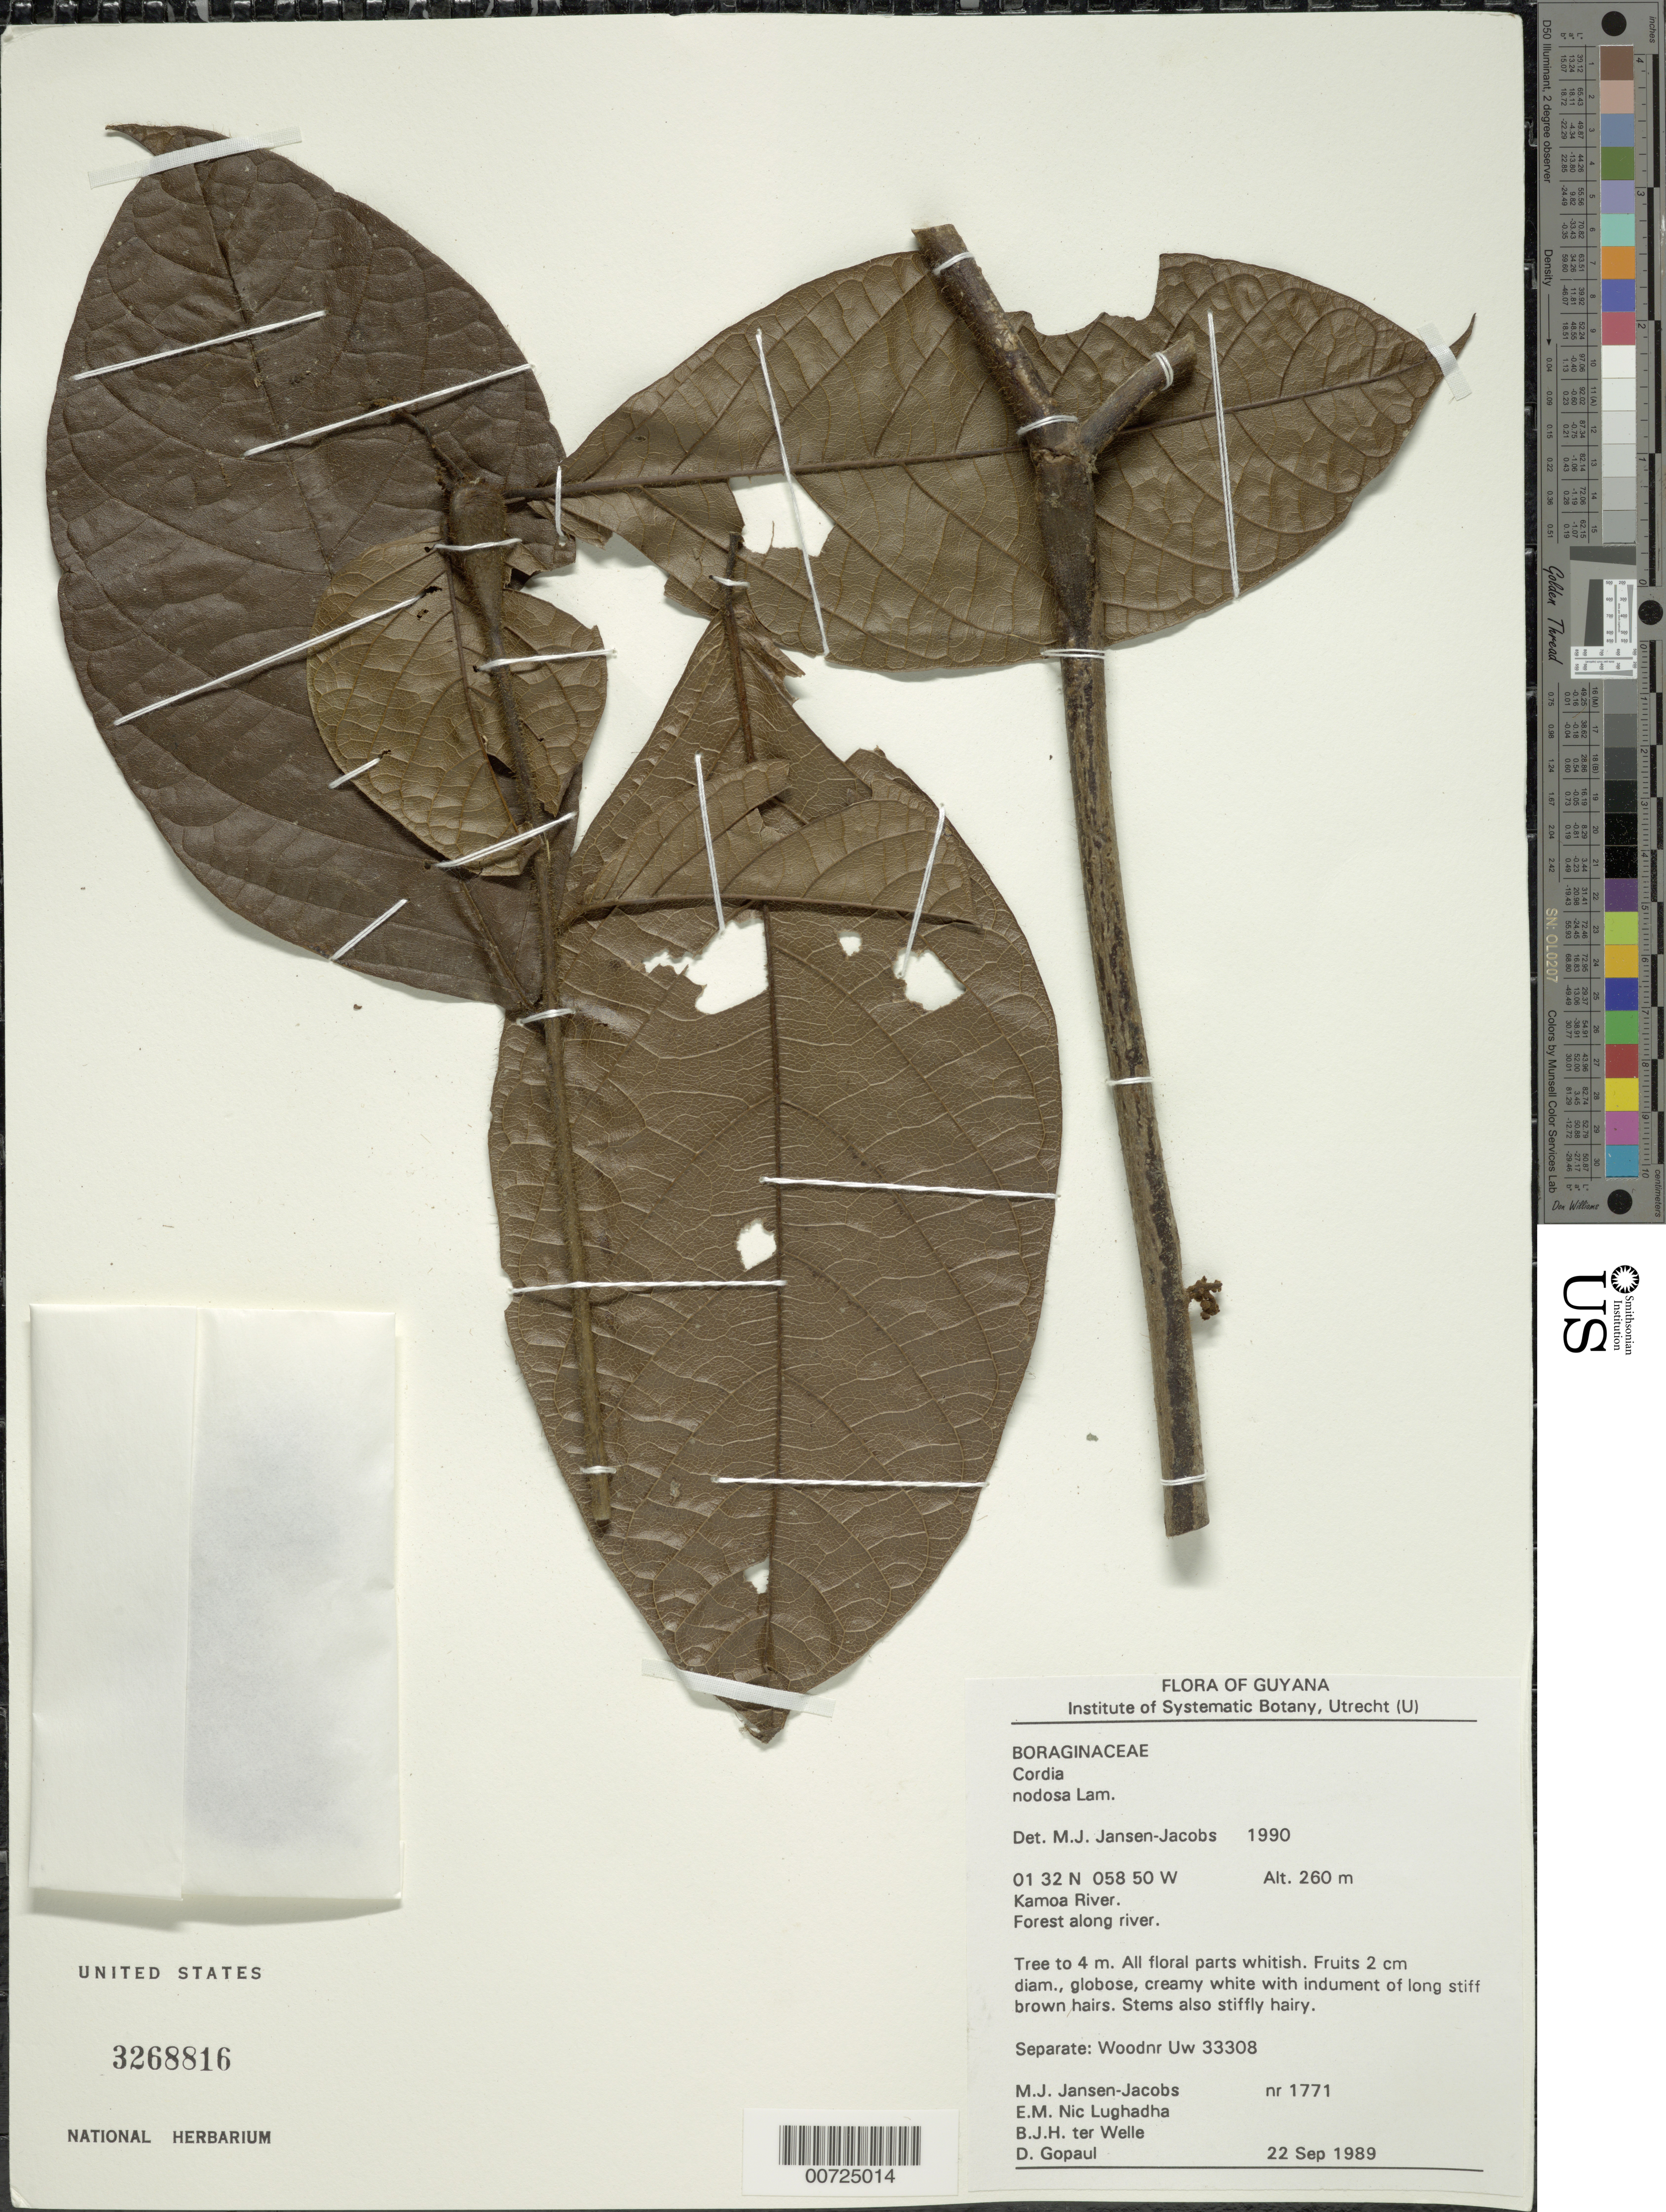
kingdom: Plantae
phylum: Tracheophyta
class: Magnoliopsida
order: Boraginales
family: Cordiaceae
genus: Cordia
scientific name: Cordia nodosa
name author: Lam.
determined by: Jansen-Jacobs, M. J., (U), Nationaal Herbarium Nederland, Utrecht University branch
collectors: M. J. Jansen-Jacobs, E. Nic Lughadha, B. Welle & D. Gopaul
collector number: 1771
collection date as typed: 22-Sep-89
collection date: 1989-09-22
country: Guyana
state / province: U. Takutu-U. Essequibo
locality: Kamoa River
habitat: Forest along river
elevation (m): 260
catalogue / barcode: US 3268816